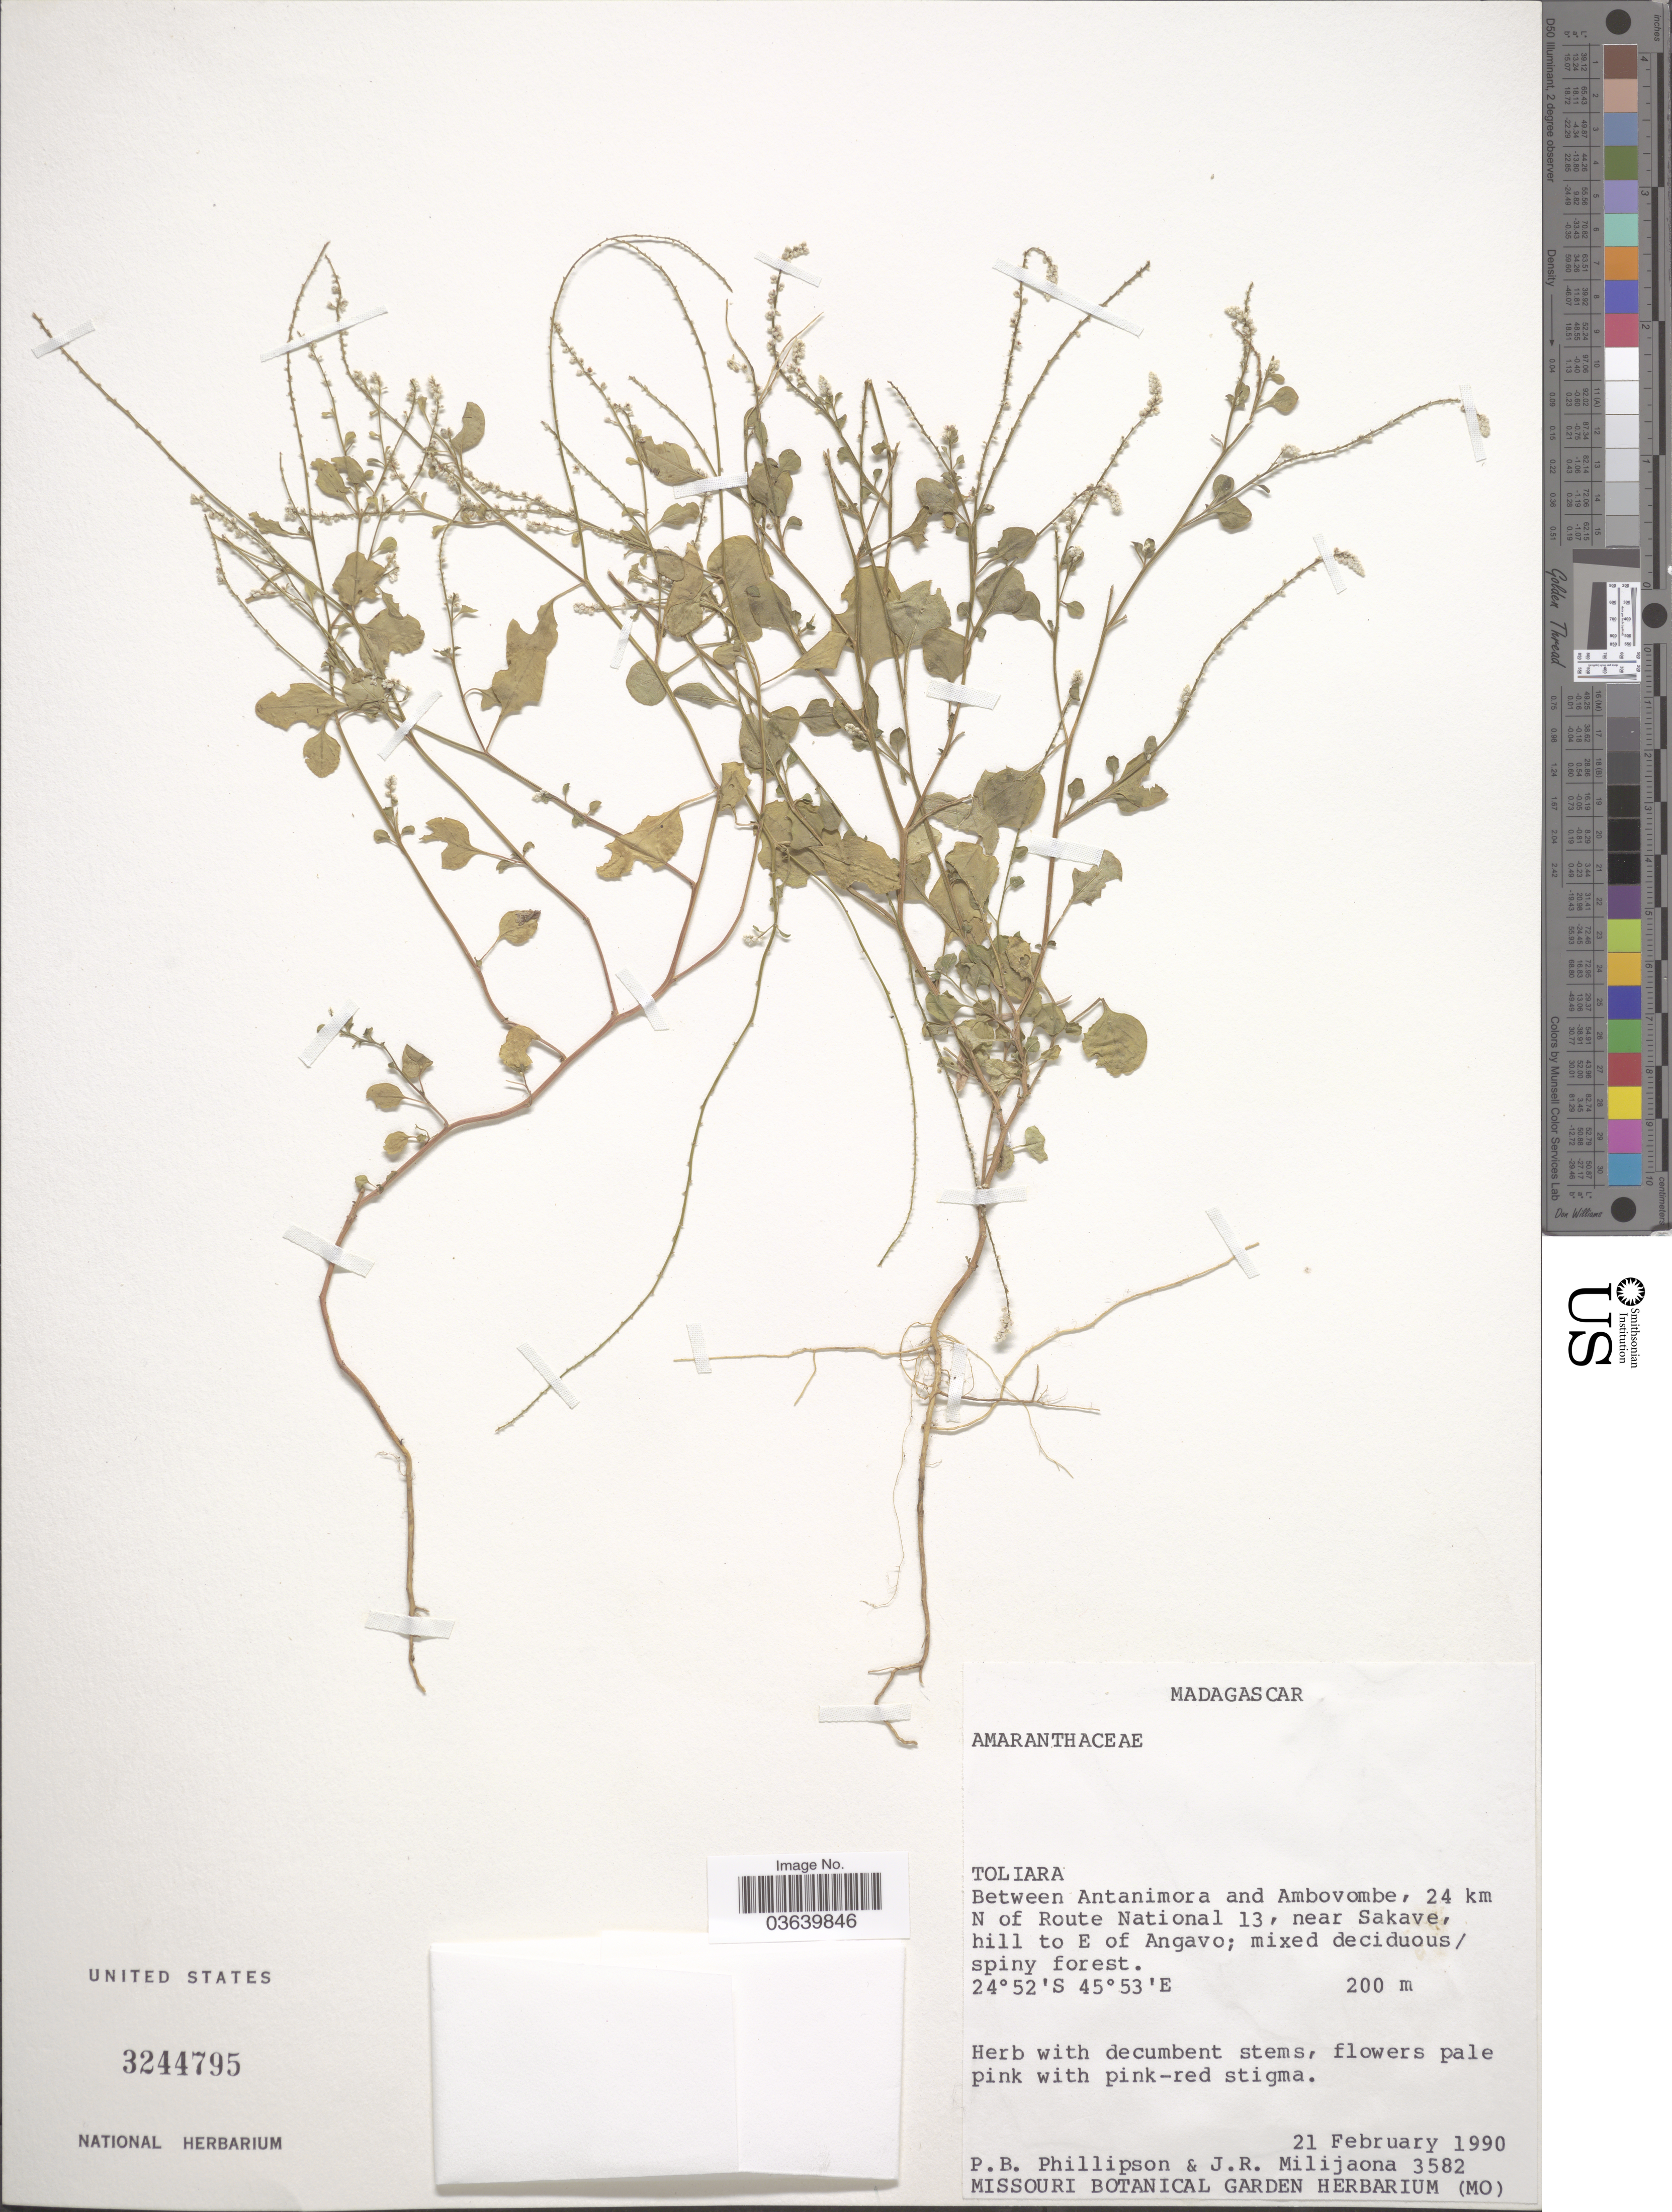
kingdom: Plantae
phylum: Tracheophyta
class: Magnoliopsida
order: Caryophyllales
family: Amaranthaceae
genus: Lagrezia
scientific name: Lagrezia minutiflora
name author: Schinz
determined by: Boss, J. J.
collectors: P. B. Phillipson & J. R. Milijaona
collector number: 3582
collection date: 1990-02-21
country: Madagascar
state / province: Androy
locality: Between Antanimora and Ambovombe, 24 km N of Route National 13, near Sakave, hill to E of Angavo.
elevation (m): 200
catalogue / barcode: US 3244795